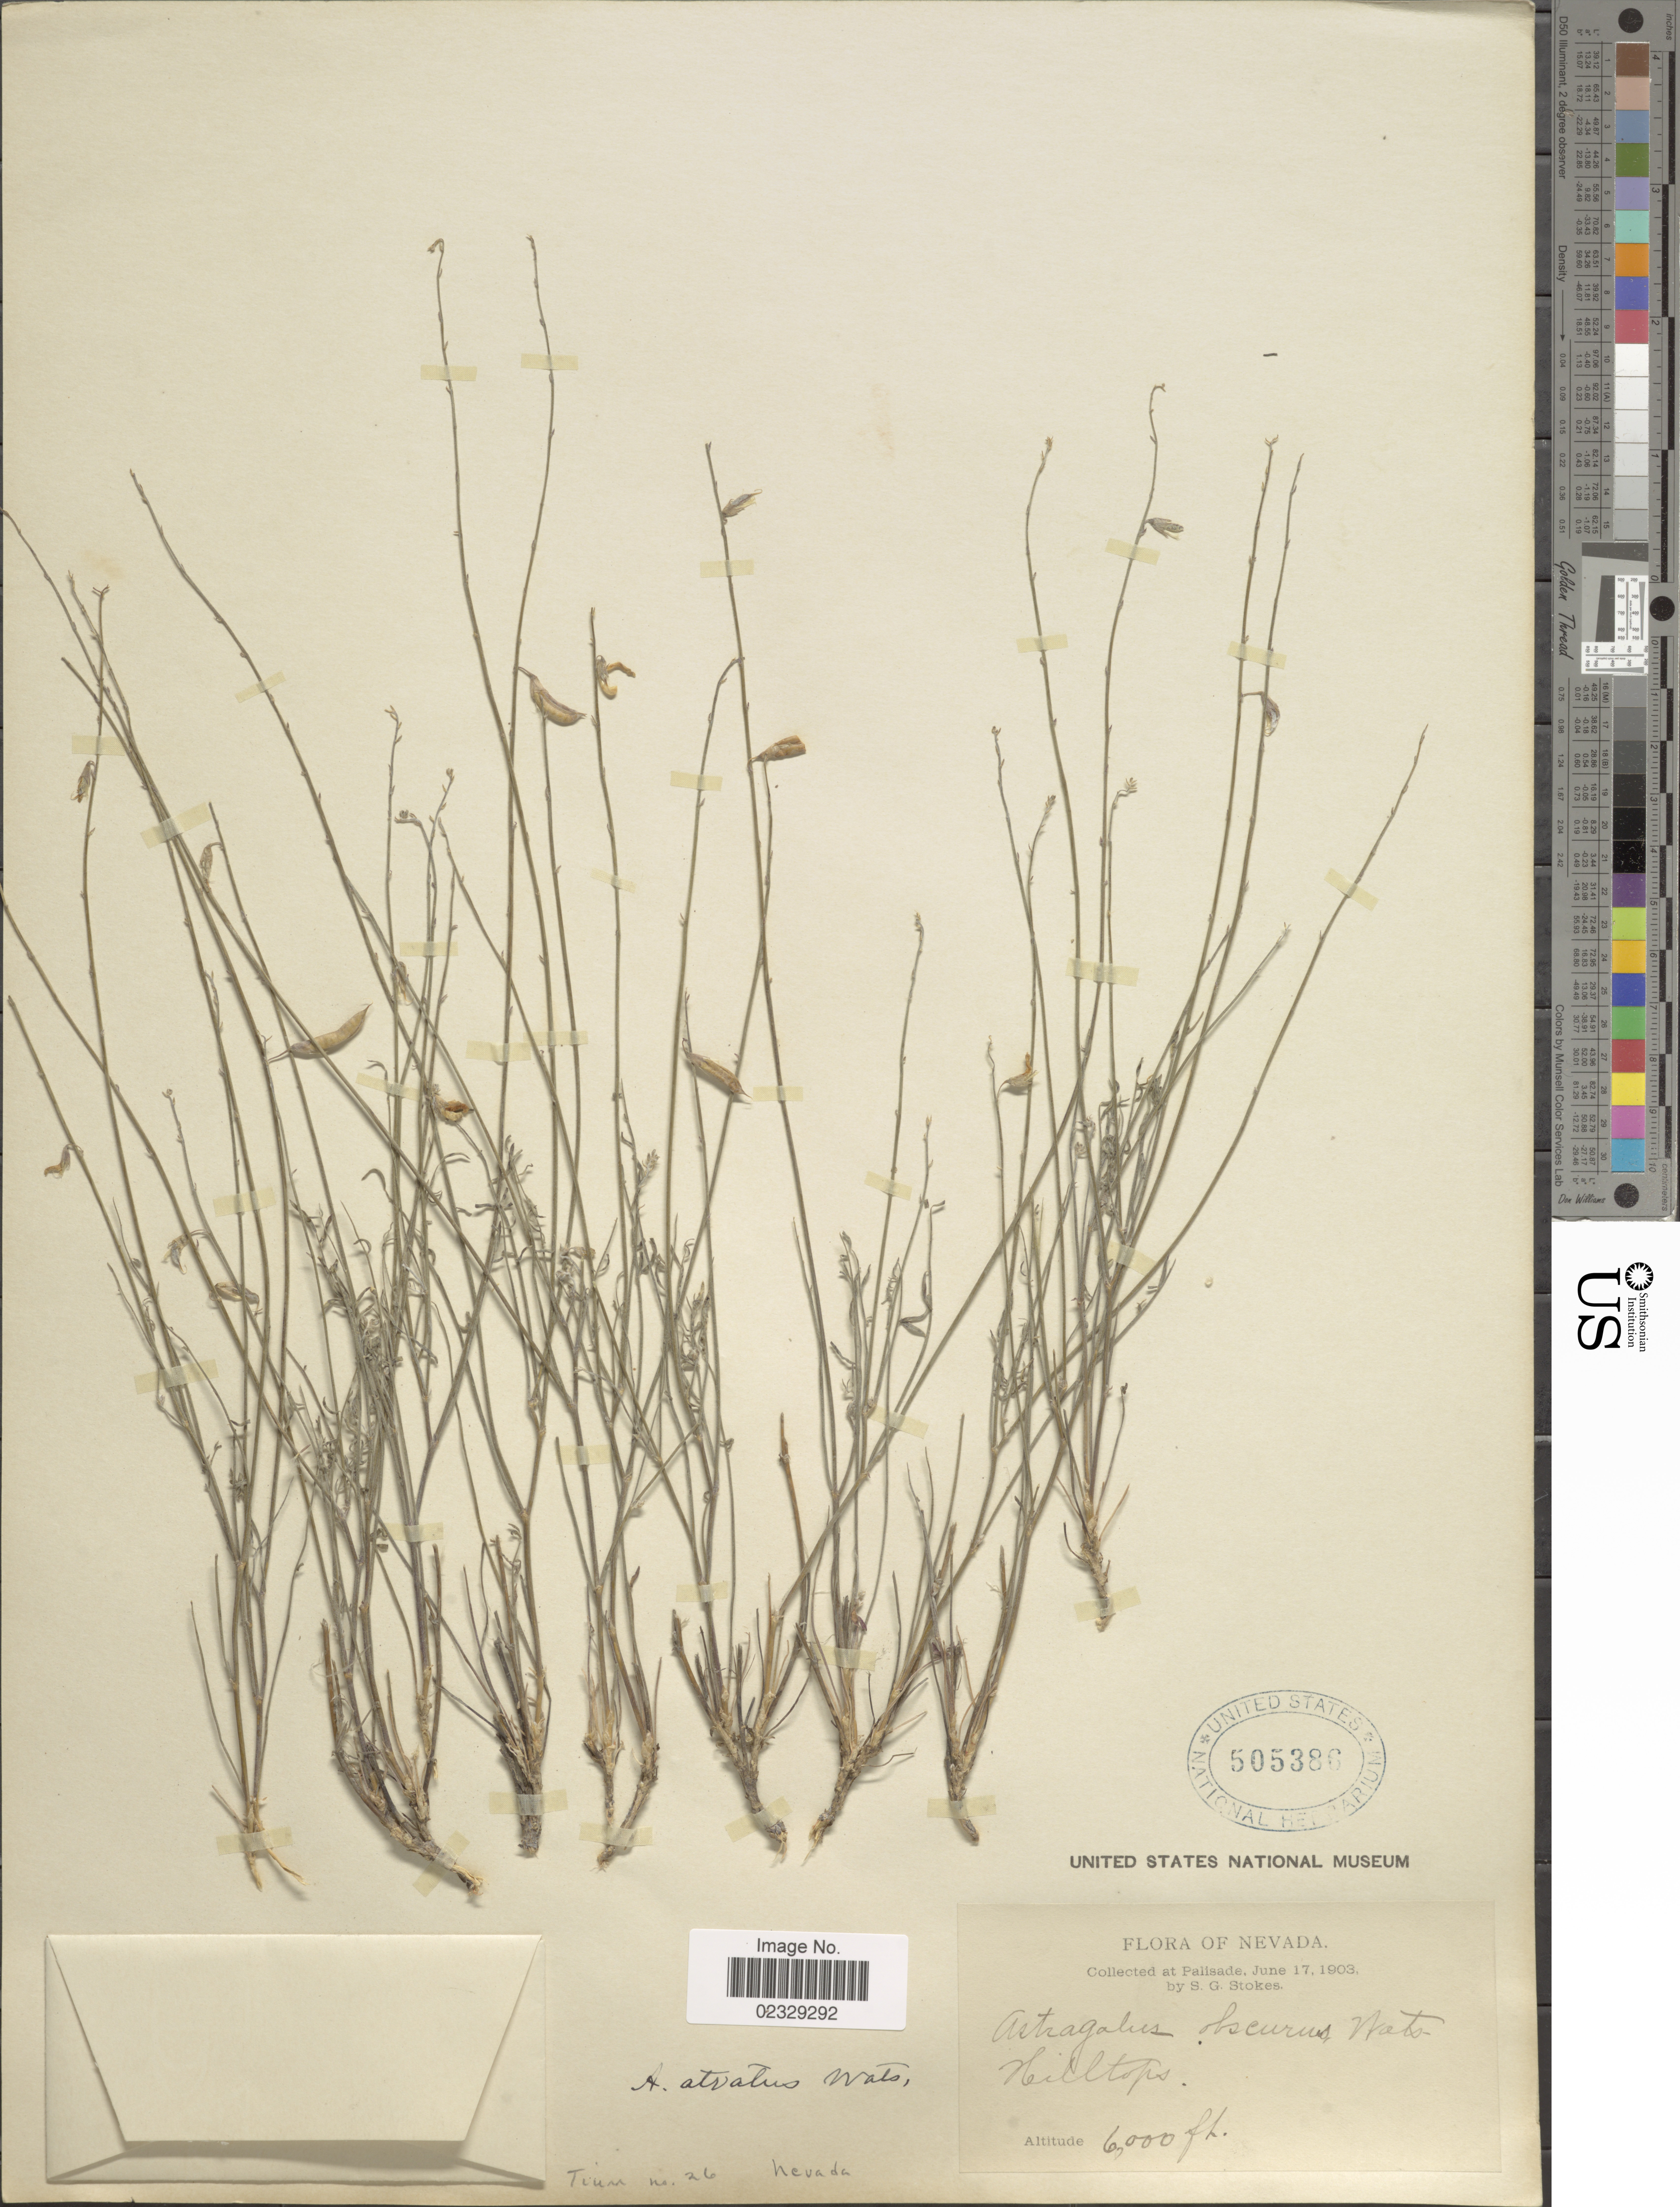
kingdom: Plantae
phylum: Tracheophyta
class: Magnoliopsida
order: Fabales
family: Fabaceae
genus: Astragalus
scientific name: Astragalus atratus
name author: S. Watson in C. King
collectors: S. G. Stokes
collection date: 1903-06-17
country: United States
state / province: Nevada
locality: Palisade, Hilltops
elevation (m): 1829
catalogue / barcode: US 505386